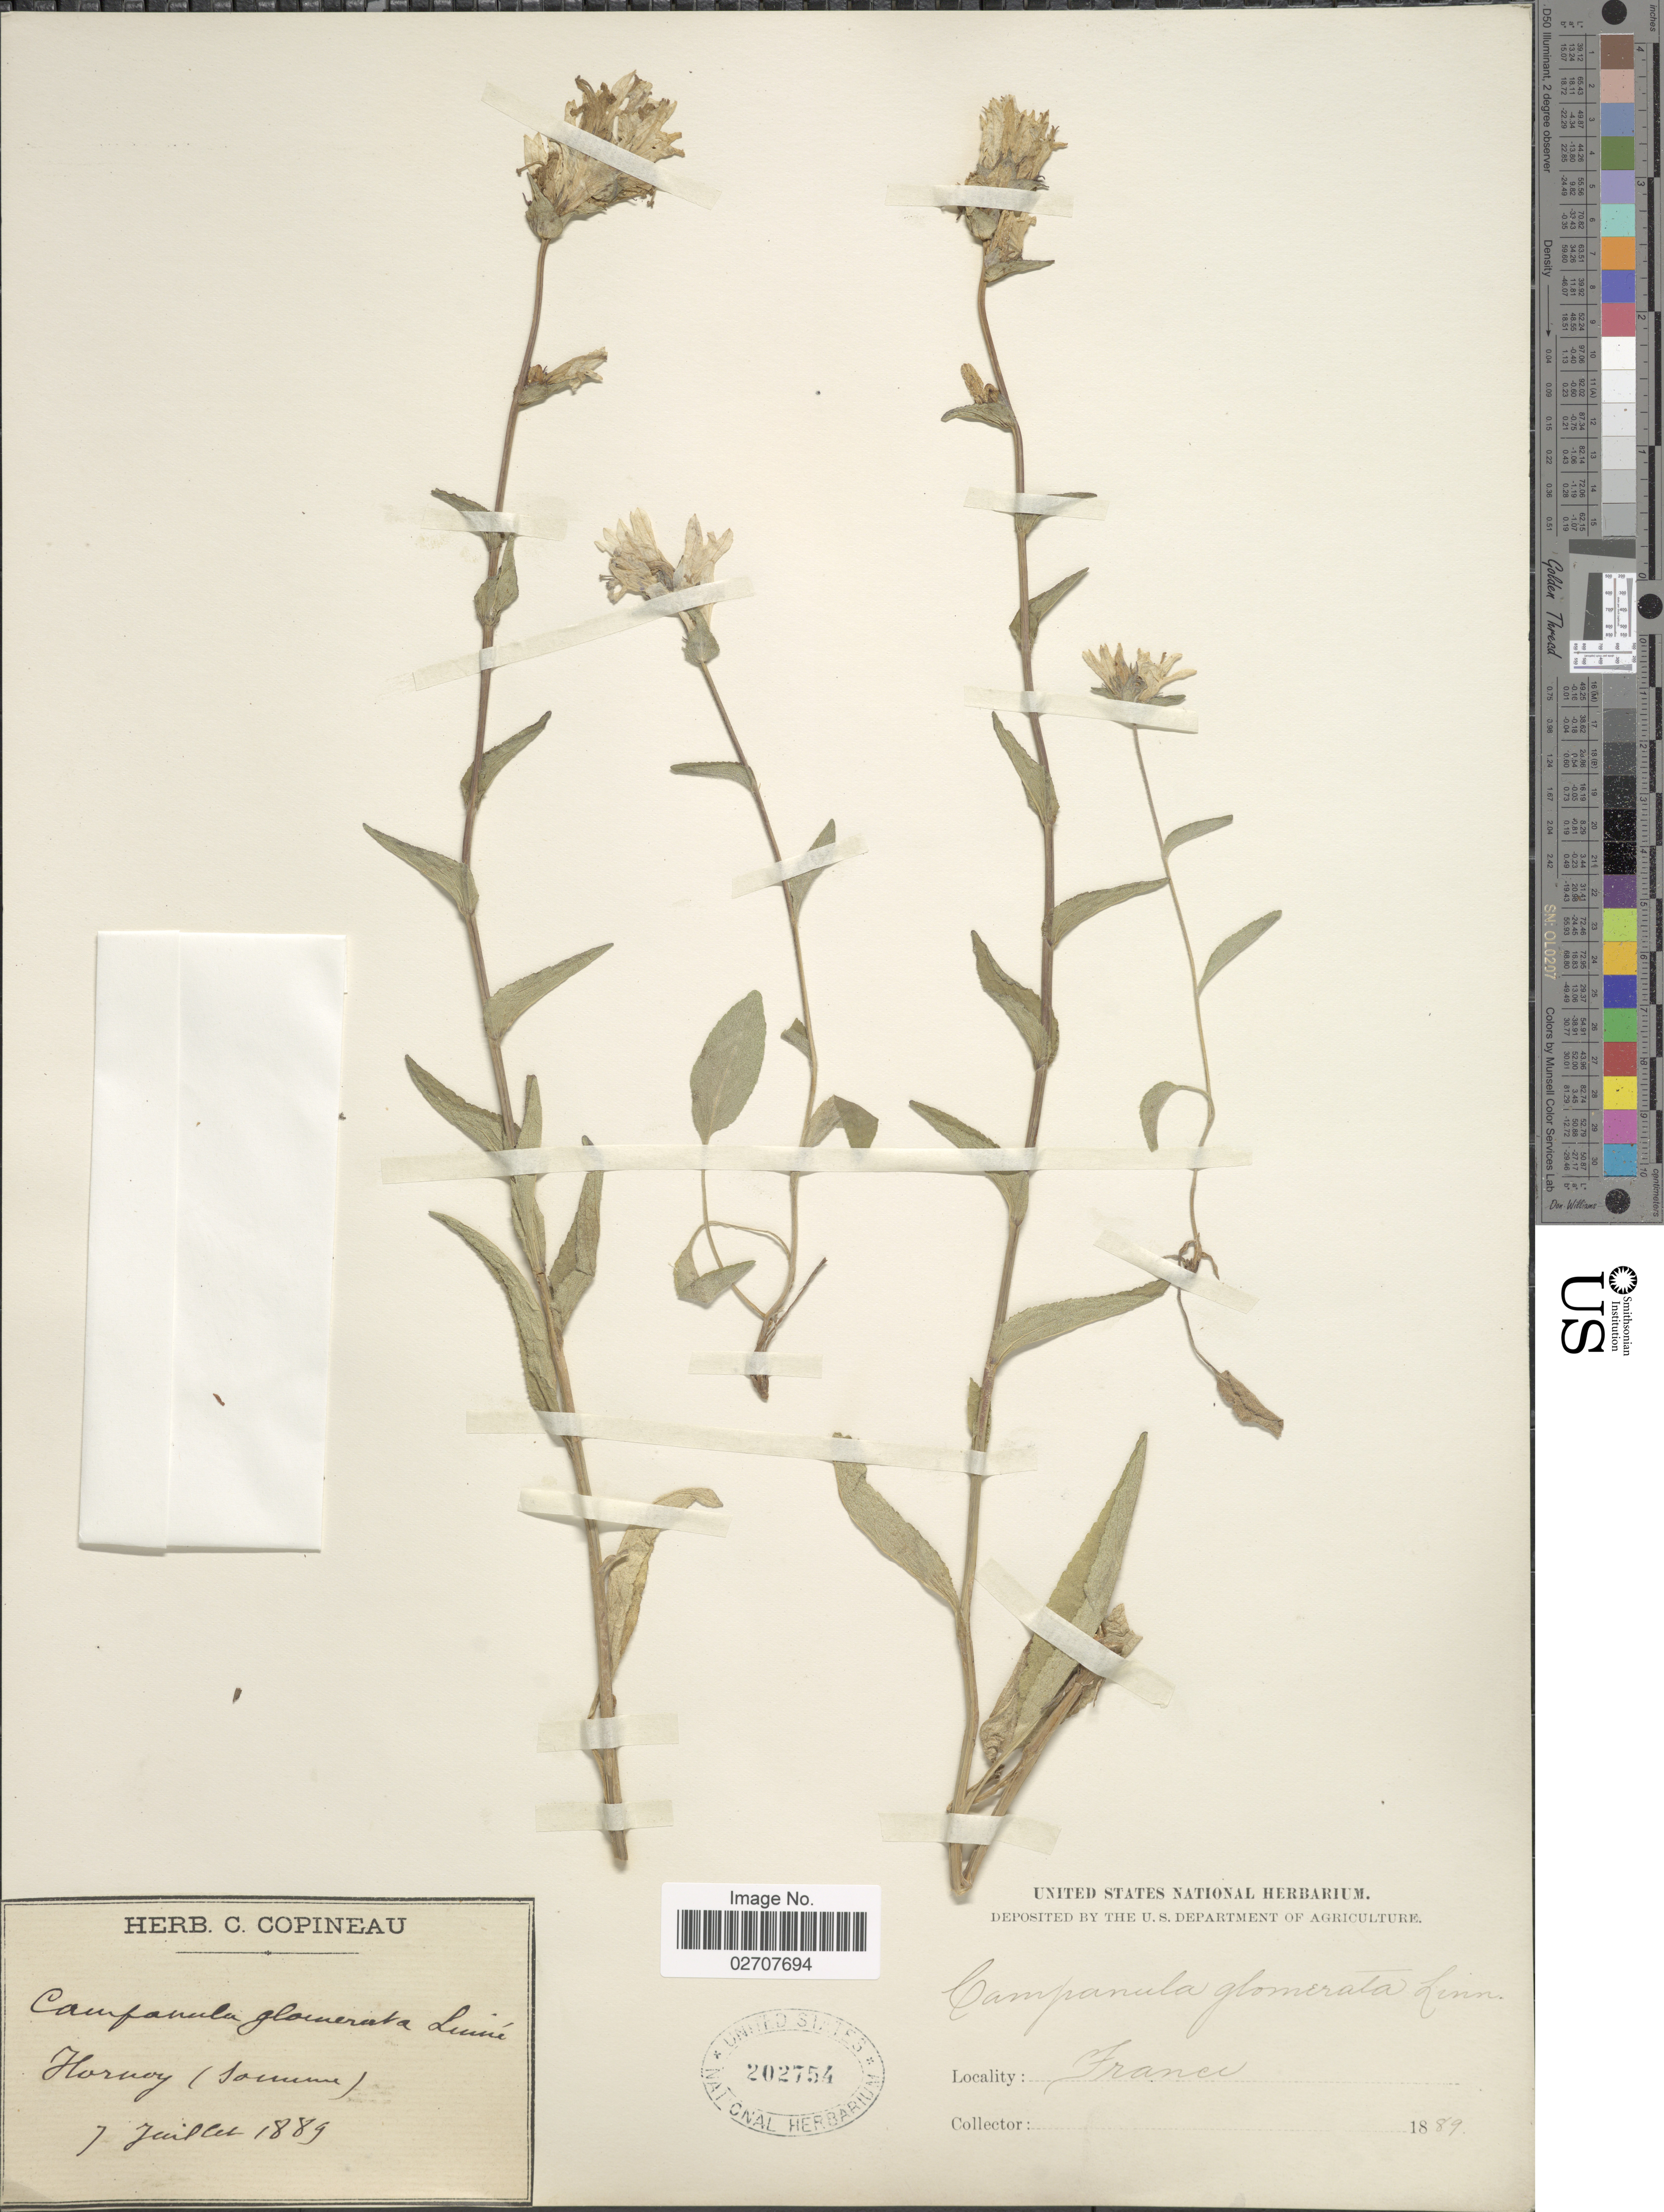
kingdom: Plantae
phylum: Tracheophyta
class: Magnoliopsida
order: Asterales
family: Campanulaceae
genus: Campanula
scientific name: Campanula glomerata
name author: L.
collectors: ex herb. C. Copineau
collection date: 1889-07-07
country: France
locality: Hornoy (Somme)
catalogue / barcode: US 202754